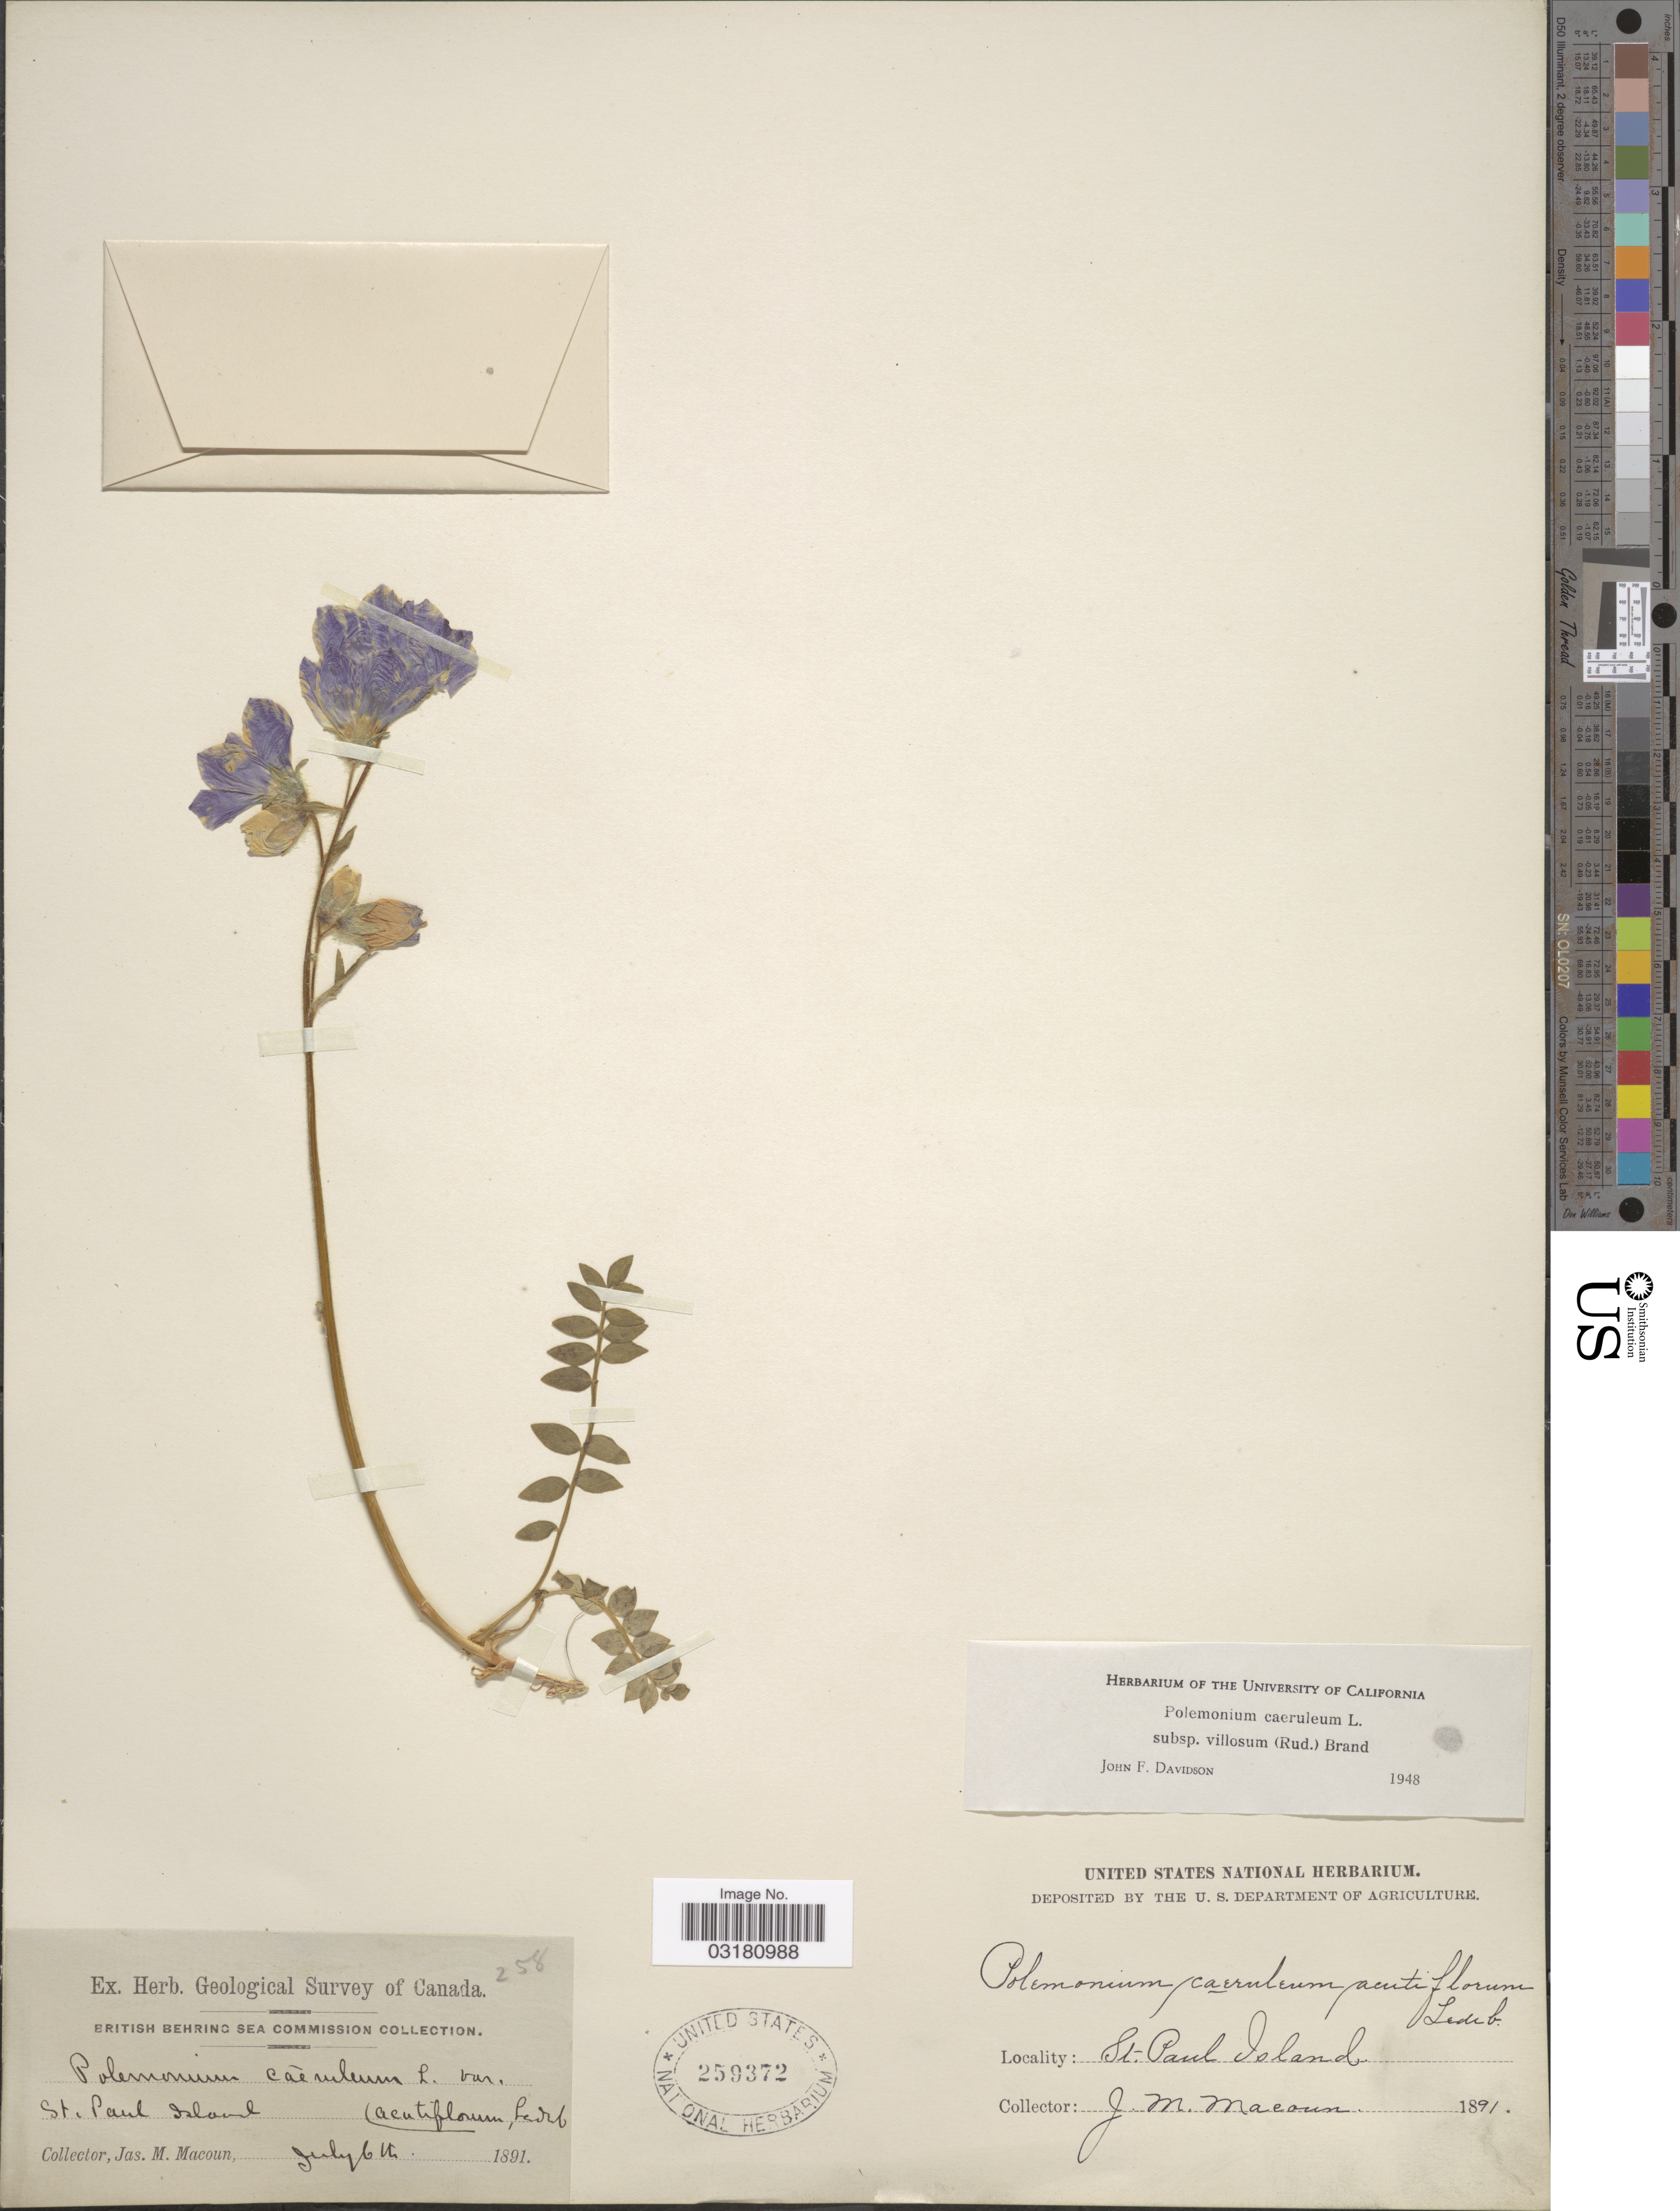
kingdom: Plantae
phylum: Tracheophyta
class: Magnoliopsida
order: Ericales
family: Polemoniaceae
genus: Polemonium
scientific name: Polemonium caeruleum var. villosum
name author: (Rudolph ex Georgi) Brand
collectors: J. M. Macoun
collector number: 258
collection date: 1891-07-06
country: United States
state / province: Alaska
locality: St. Paul Island.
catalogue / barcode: US 259372